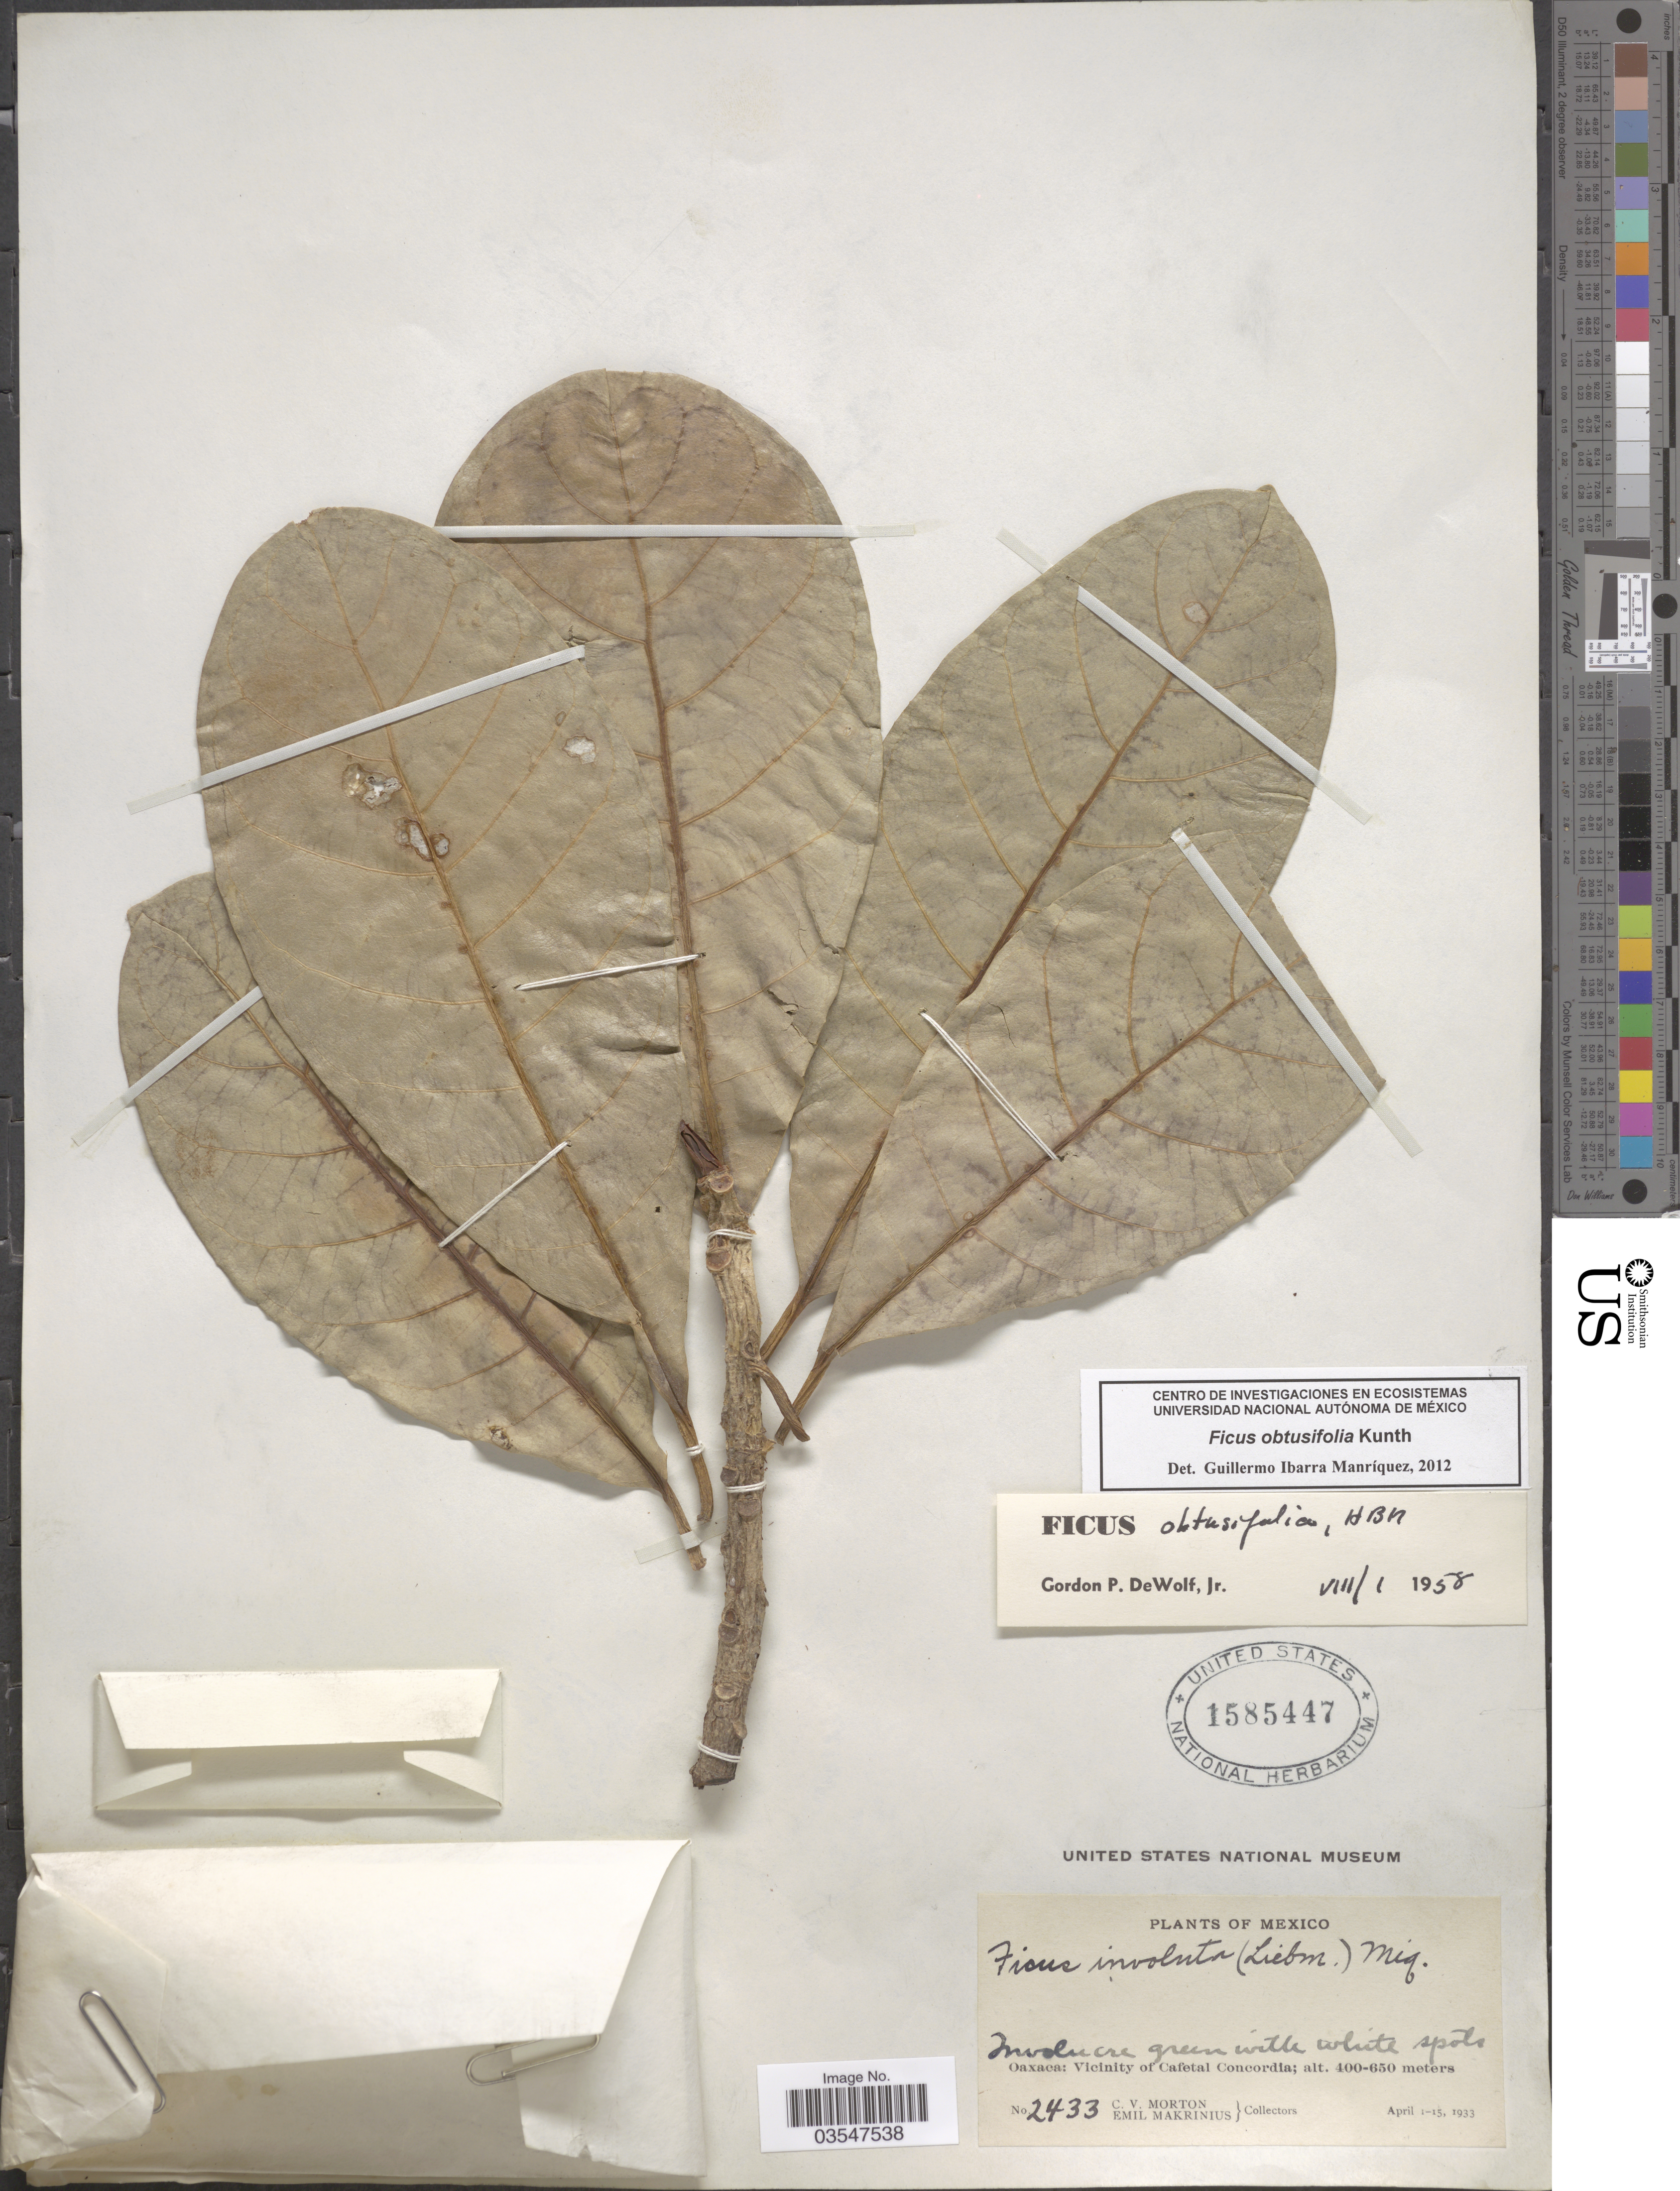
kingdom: Plantae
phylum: Tracheophyta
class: Magnoliopsida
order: Rosales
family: Moraceae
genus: Ficus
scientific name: Ficus involuta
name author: (Liebm.) Miq.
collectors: C. V. Morton & E. Makrinius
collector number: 2433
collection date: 1933-04-01/1933-04-15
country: Mexico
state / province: Oaxaca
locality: Vicinity of Cafetal Concordia.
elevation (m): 400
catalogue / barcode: US 1585447